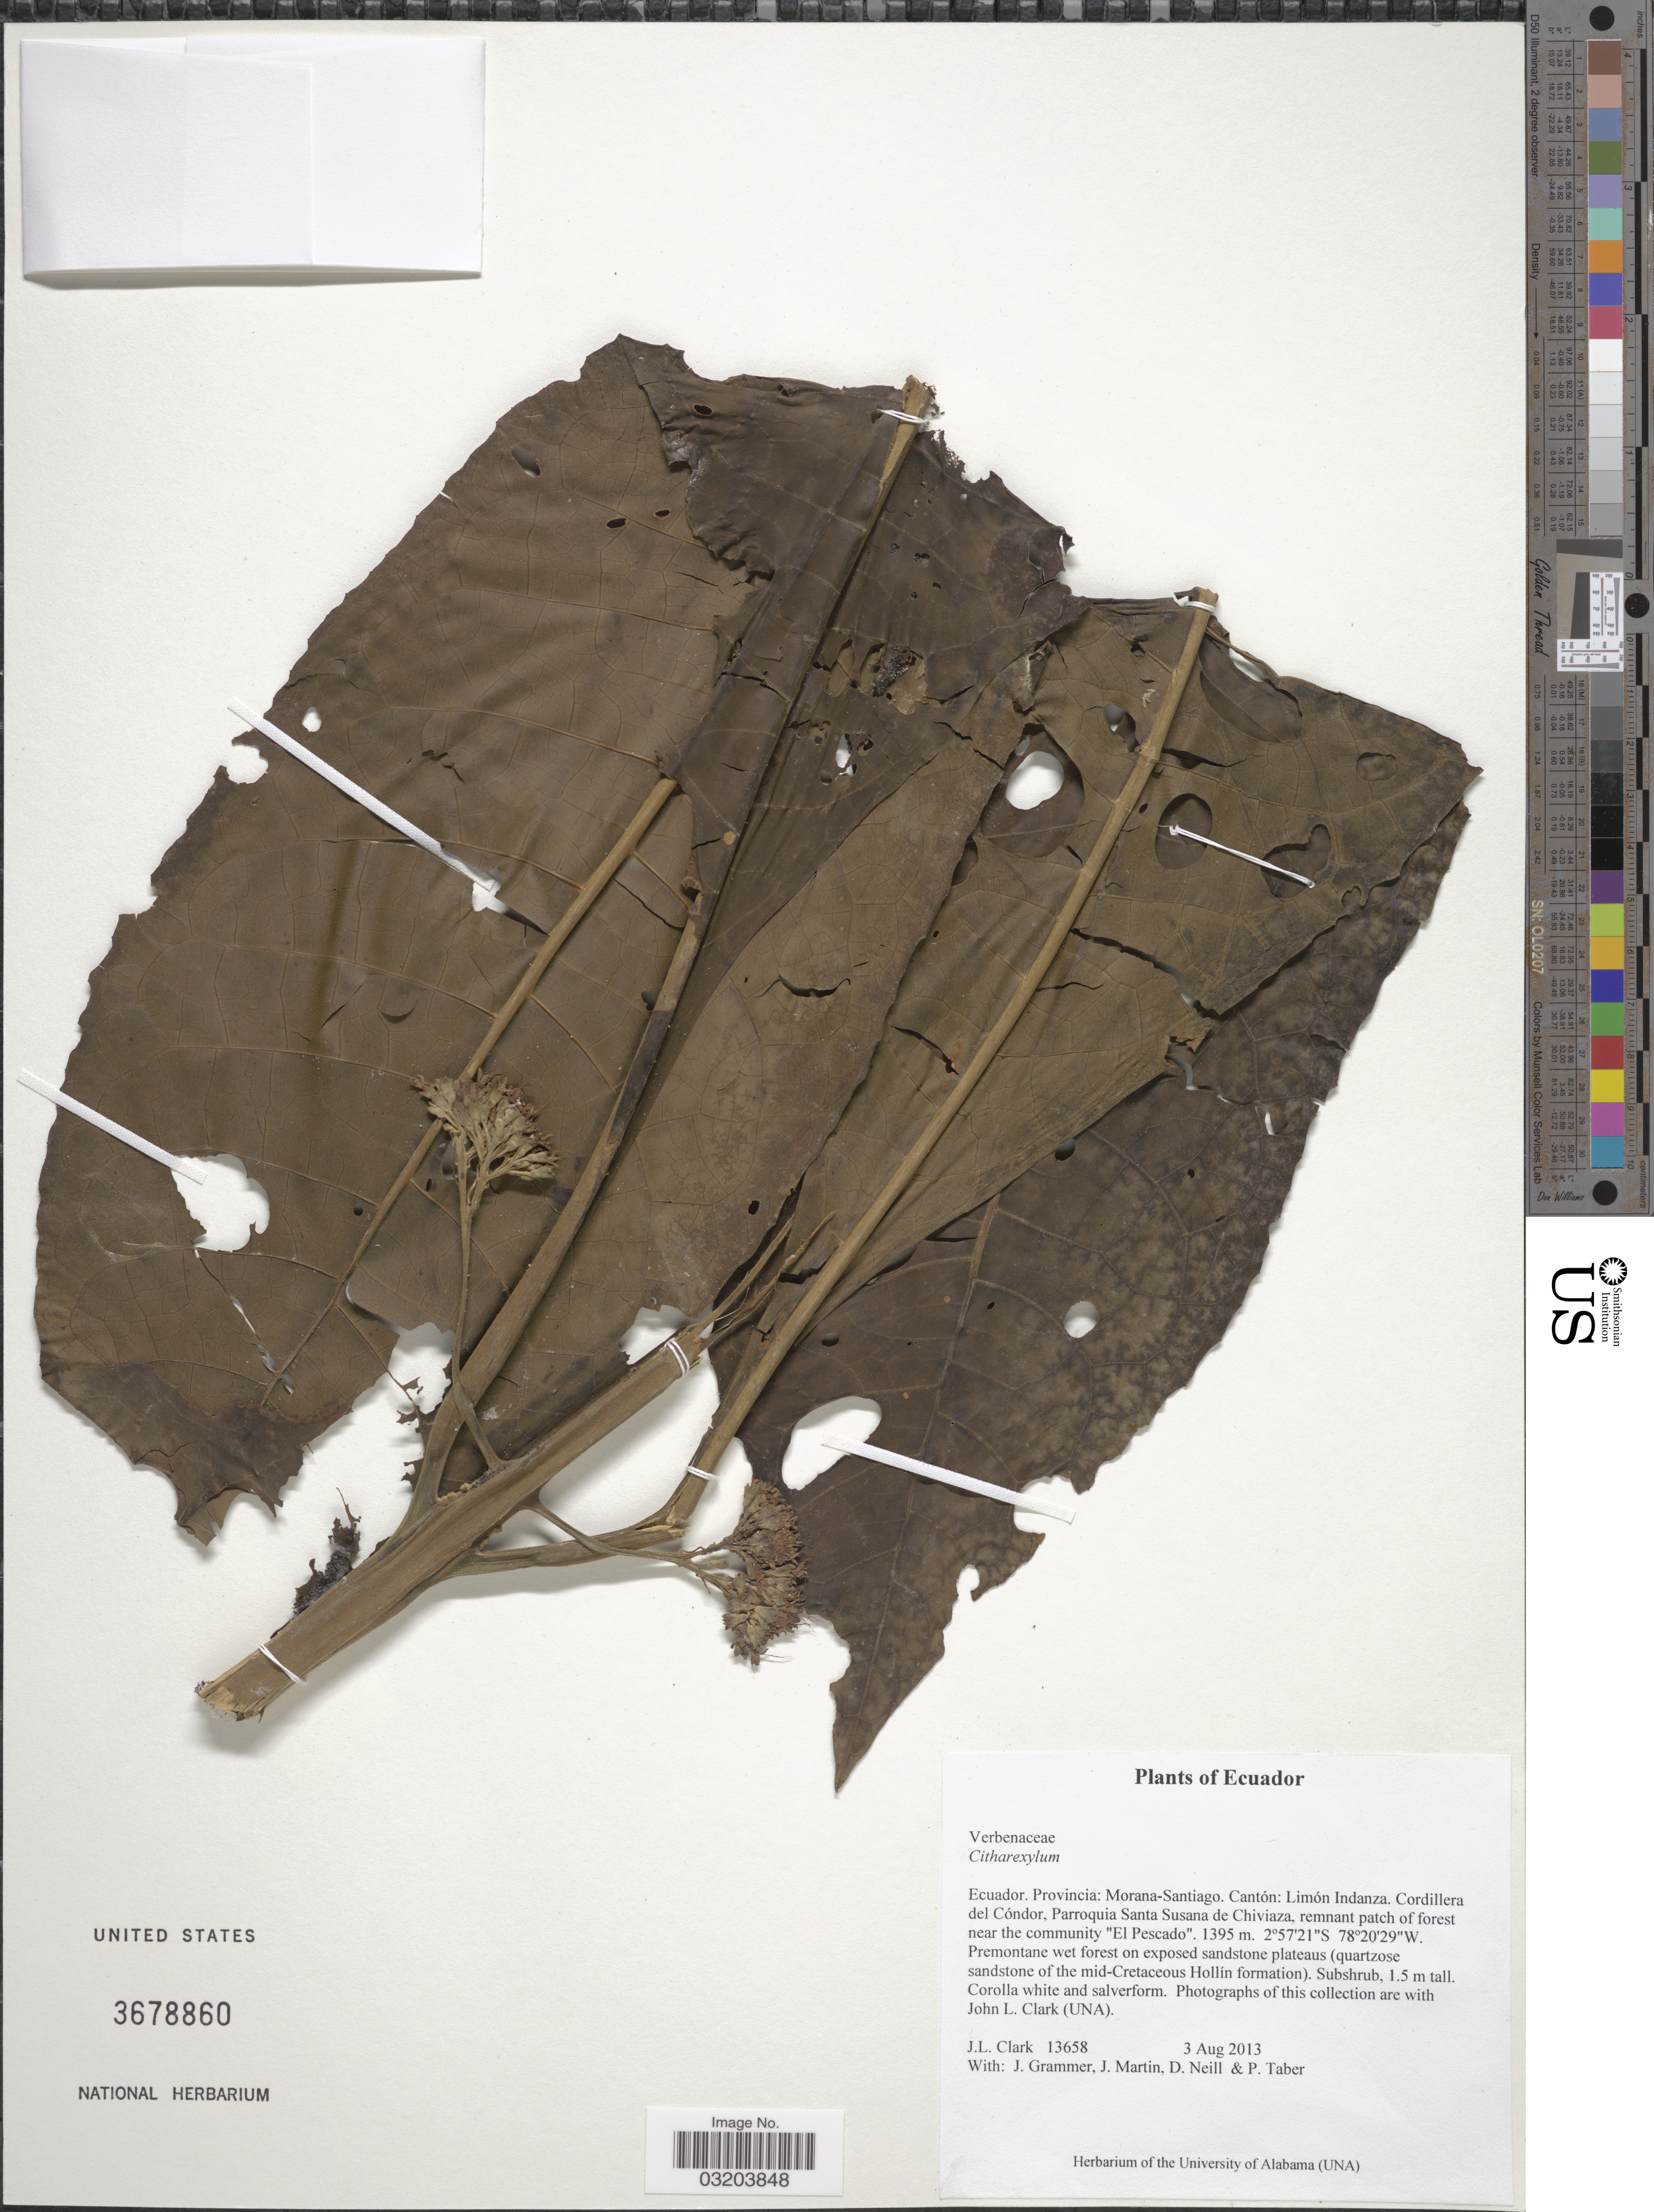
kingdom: Plantae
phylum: Tracheophyta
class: Magnoliopsida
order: Lamiales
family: Verbenaceae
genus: Citharexylum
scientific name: Citharexylum sp.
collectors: J. L. Clark, J. Grammer, J. Martin, D. Neill & P. Taber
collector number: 13658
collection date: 2013-08-03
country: Ecuador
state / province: Morona-Santiago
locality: Cantón: Limón Indanza. Cordillera del Cóndor, Parroquia Santa Susana de Chiviaza, remnant patch of forest near the community "El Pescado".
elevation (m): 1395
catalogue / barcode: US 3678860